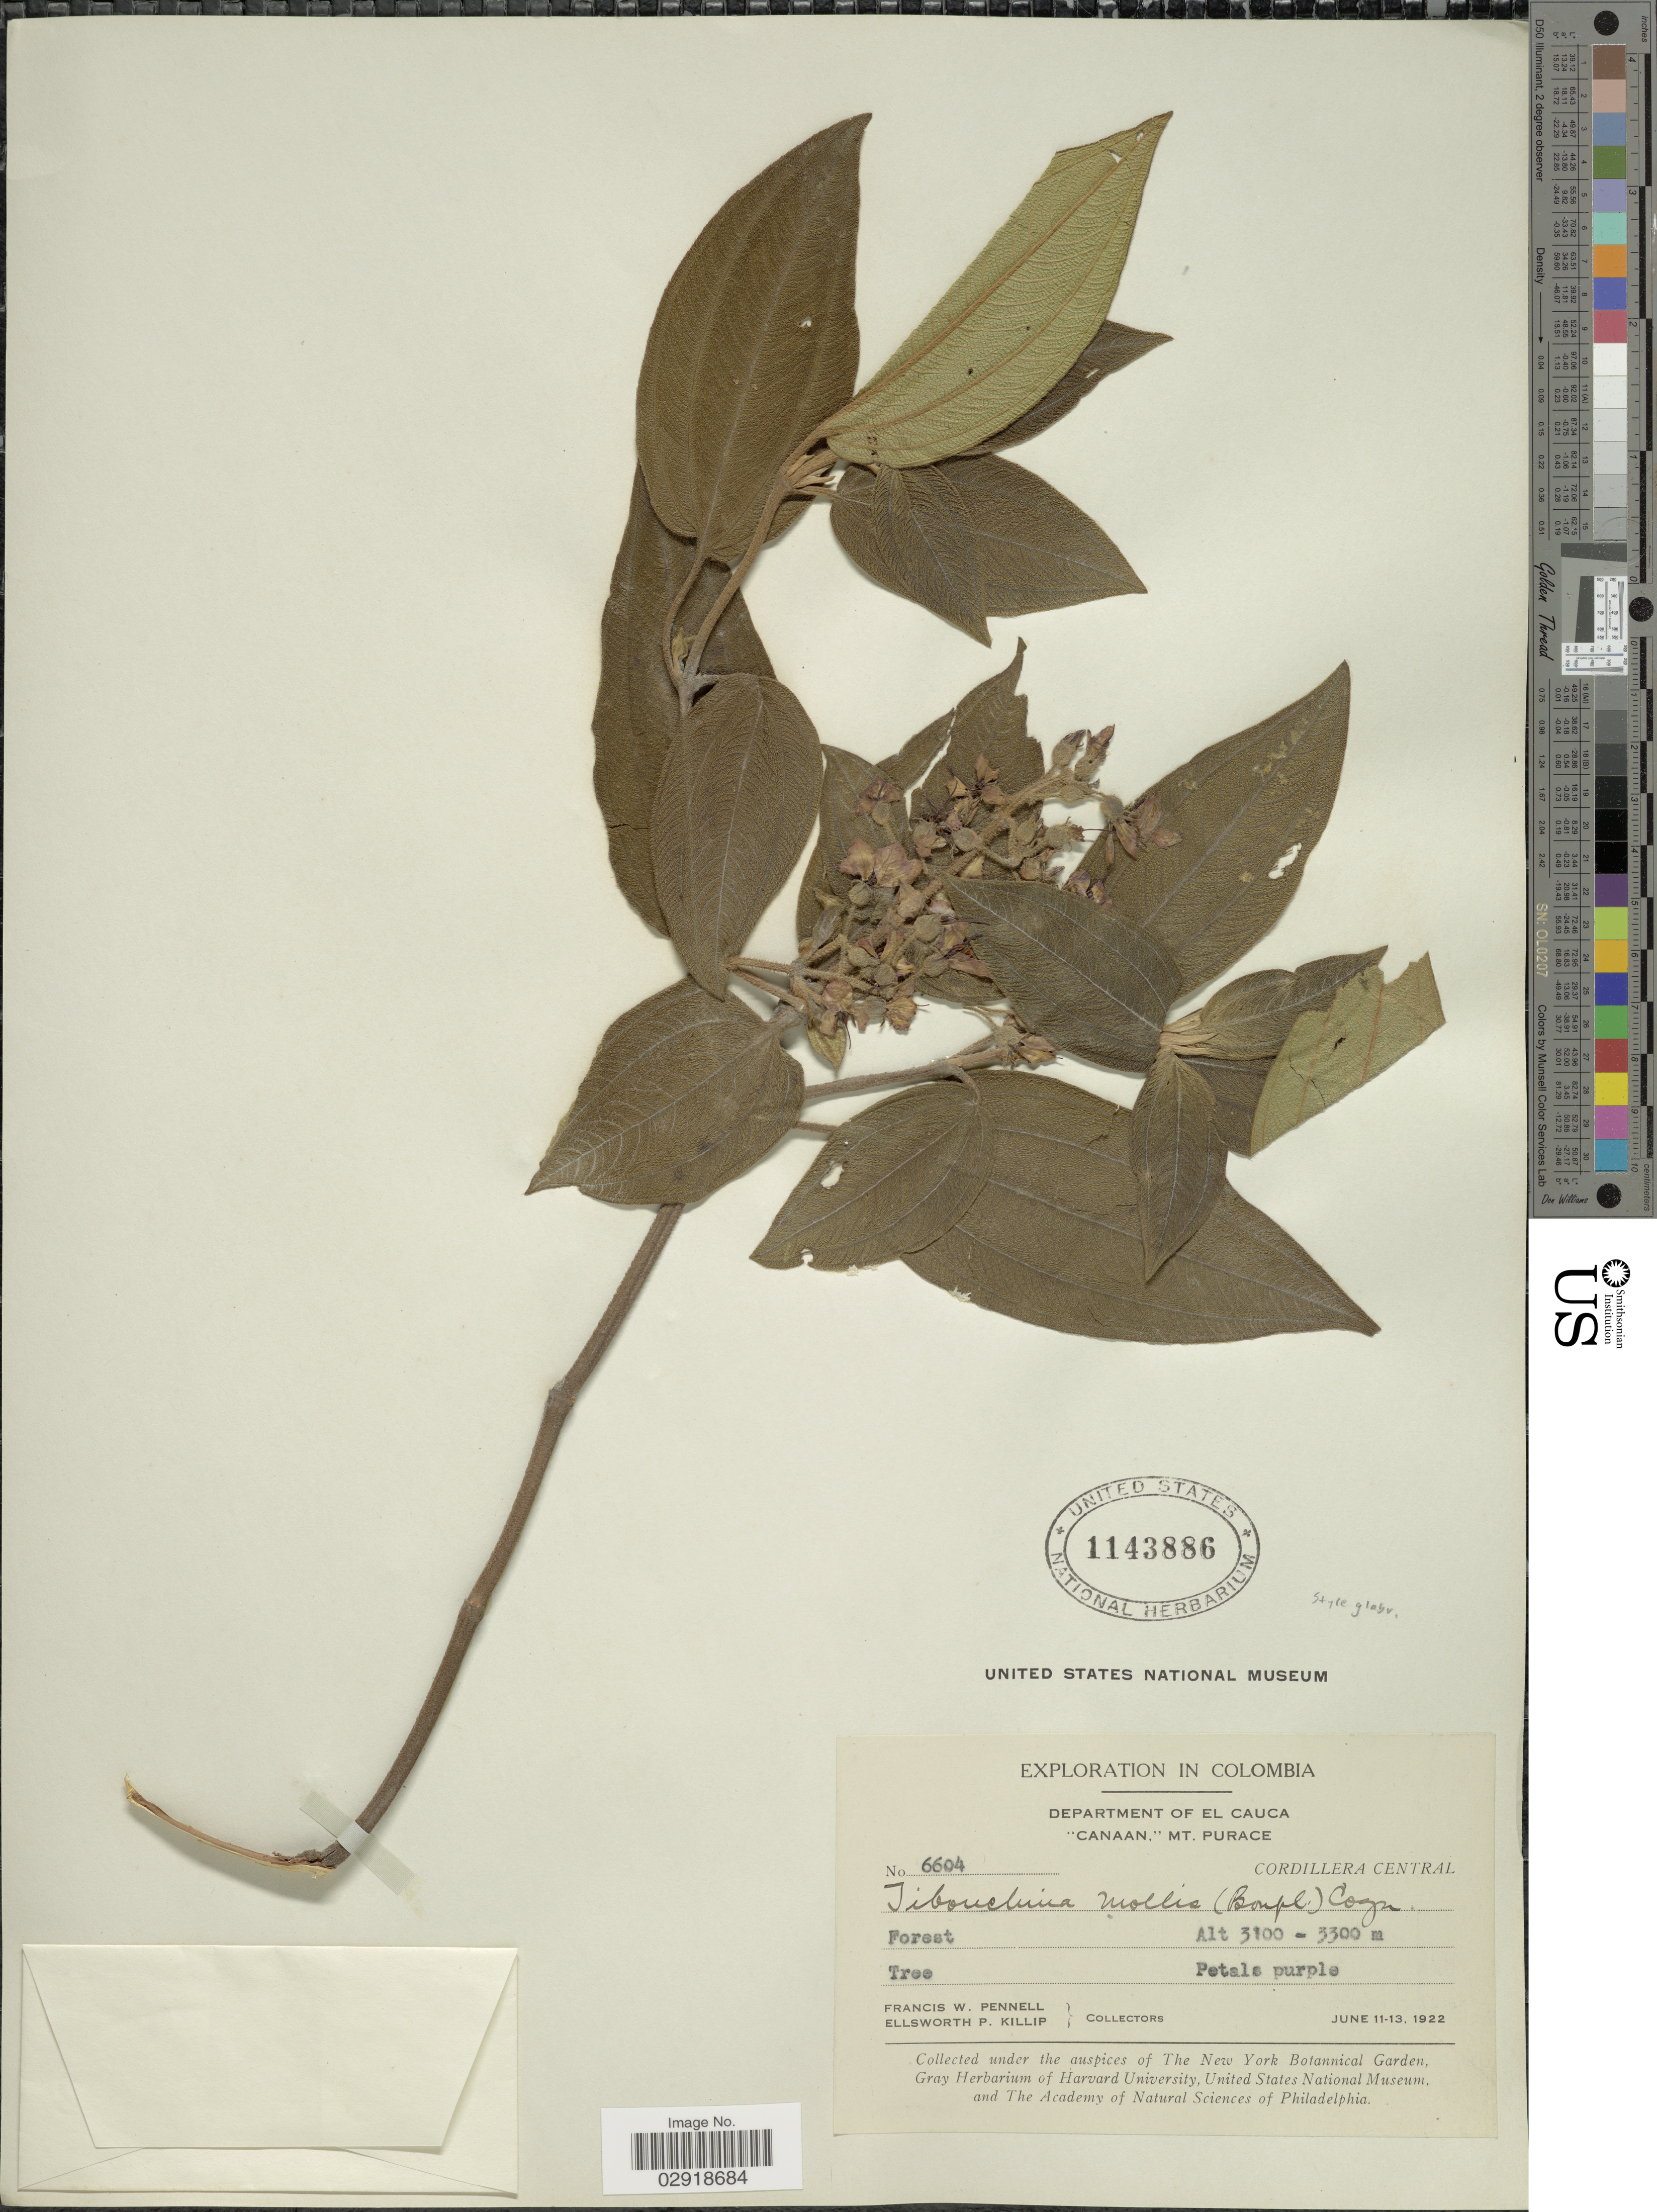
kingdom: Plantae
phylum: Tracheophyta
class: Magnoliopsida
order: Myrtales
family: Melastomataceae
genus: Chaetogastra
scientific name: Chaetogastra mollis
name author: (Bonpl.) DC.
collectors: F. W. Pennell & E. P. Killip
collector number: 6604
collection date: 1922-06-11/1922-06-13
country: Colombia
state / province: Cauca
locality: Department of El Cauca. "Canaan." Mt. Purace. Cordillera Central.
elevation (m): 3100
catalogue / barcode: US 1143886